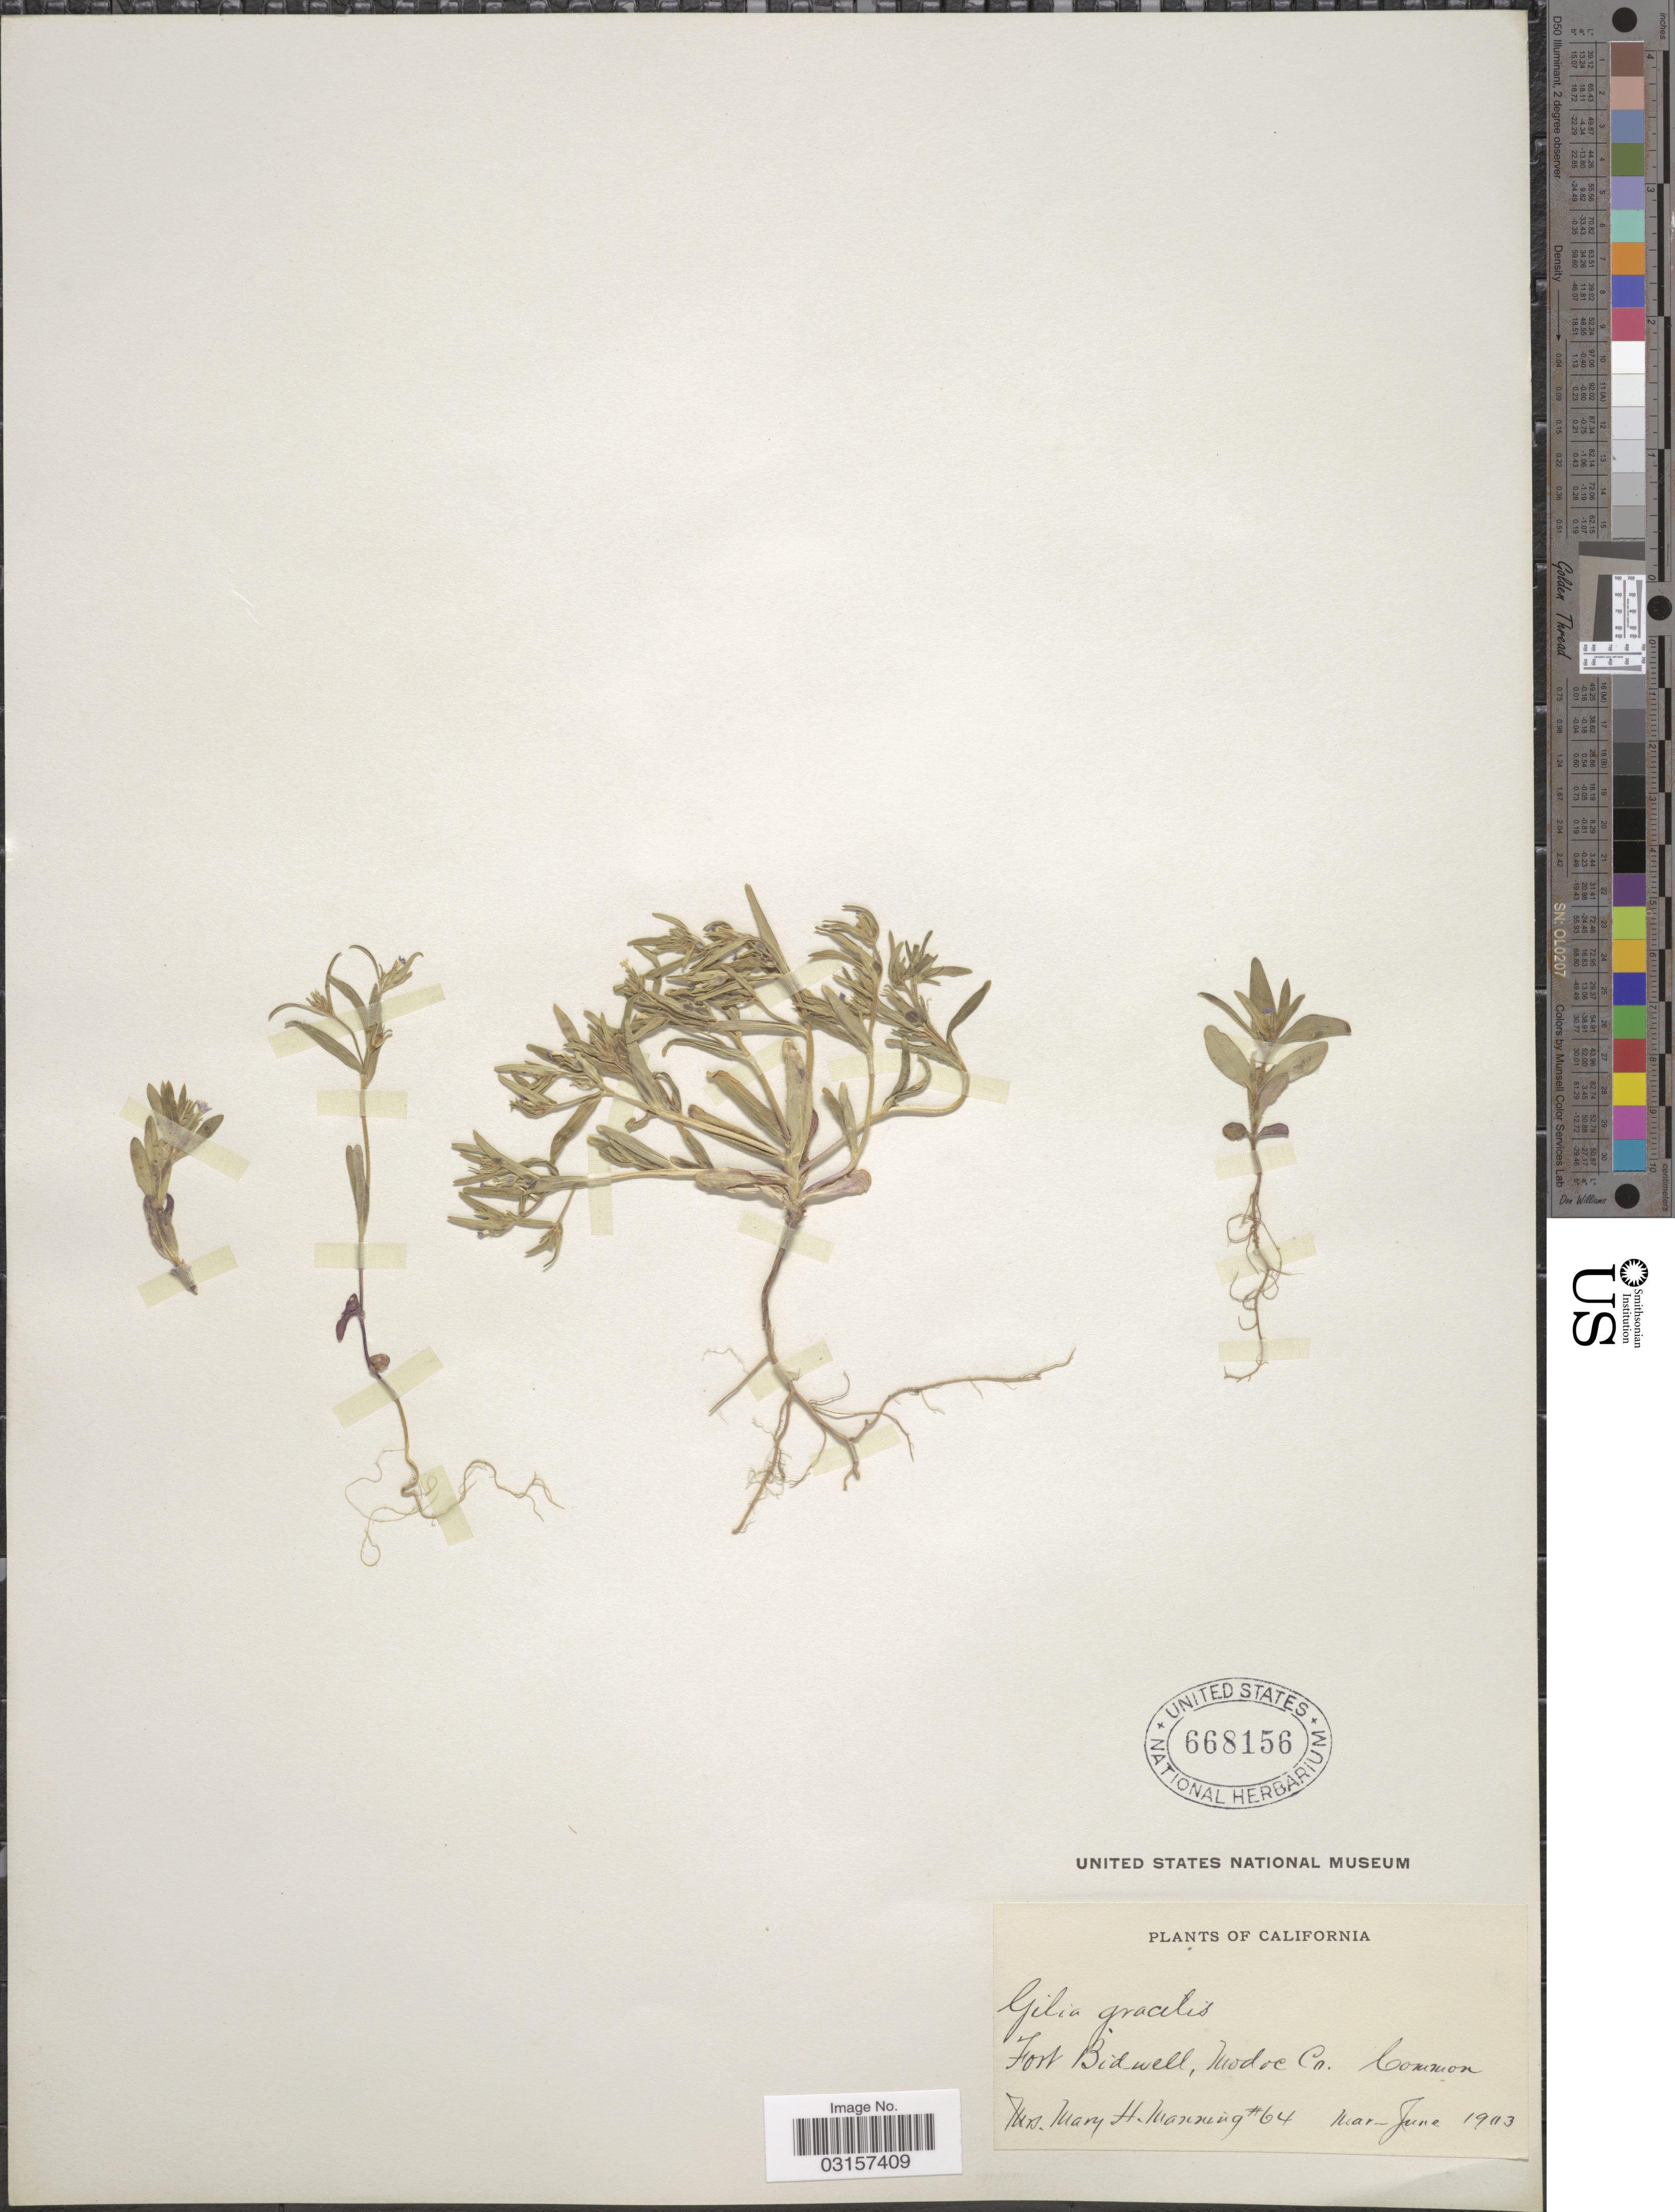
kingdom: Plantae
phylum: Tracheophyta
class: Magnoliopsida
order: Ericales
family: Polemoniaceae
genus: Microsteris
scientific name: Microsteris gracilis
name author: (Hook.) Greene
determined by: (US) Smithsonian Institution - National Museum of Natural History - Department of Botany (UNITED STATES)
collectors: M. Manning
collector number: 64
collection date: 1903-03/1903-06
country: United States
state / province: California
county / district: Modoc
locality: Fort Bidwell, Modoc Co.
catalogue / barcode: US 668156